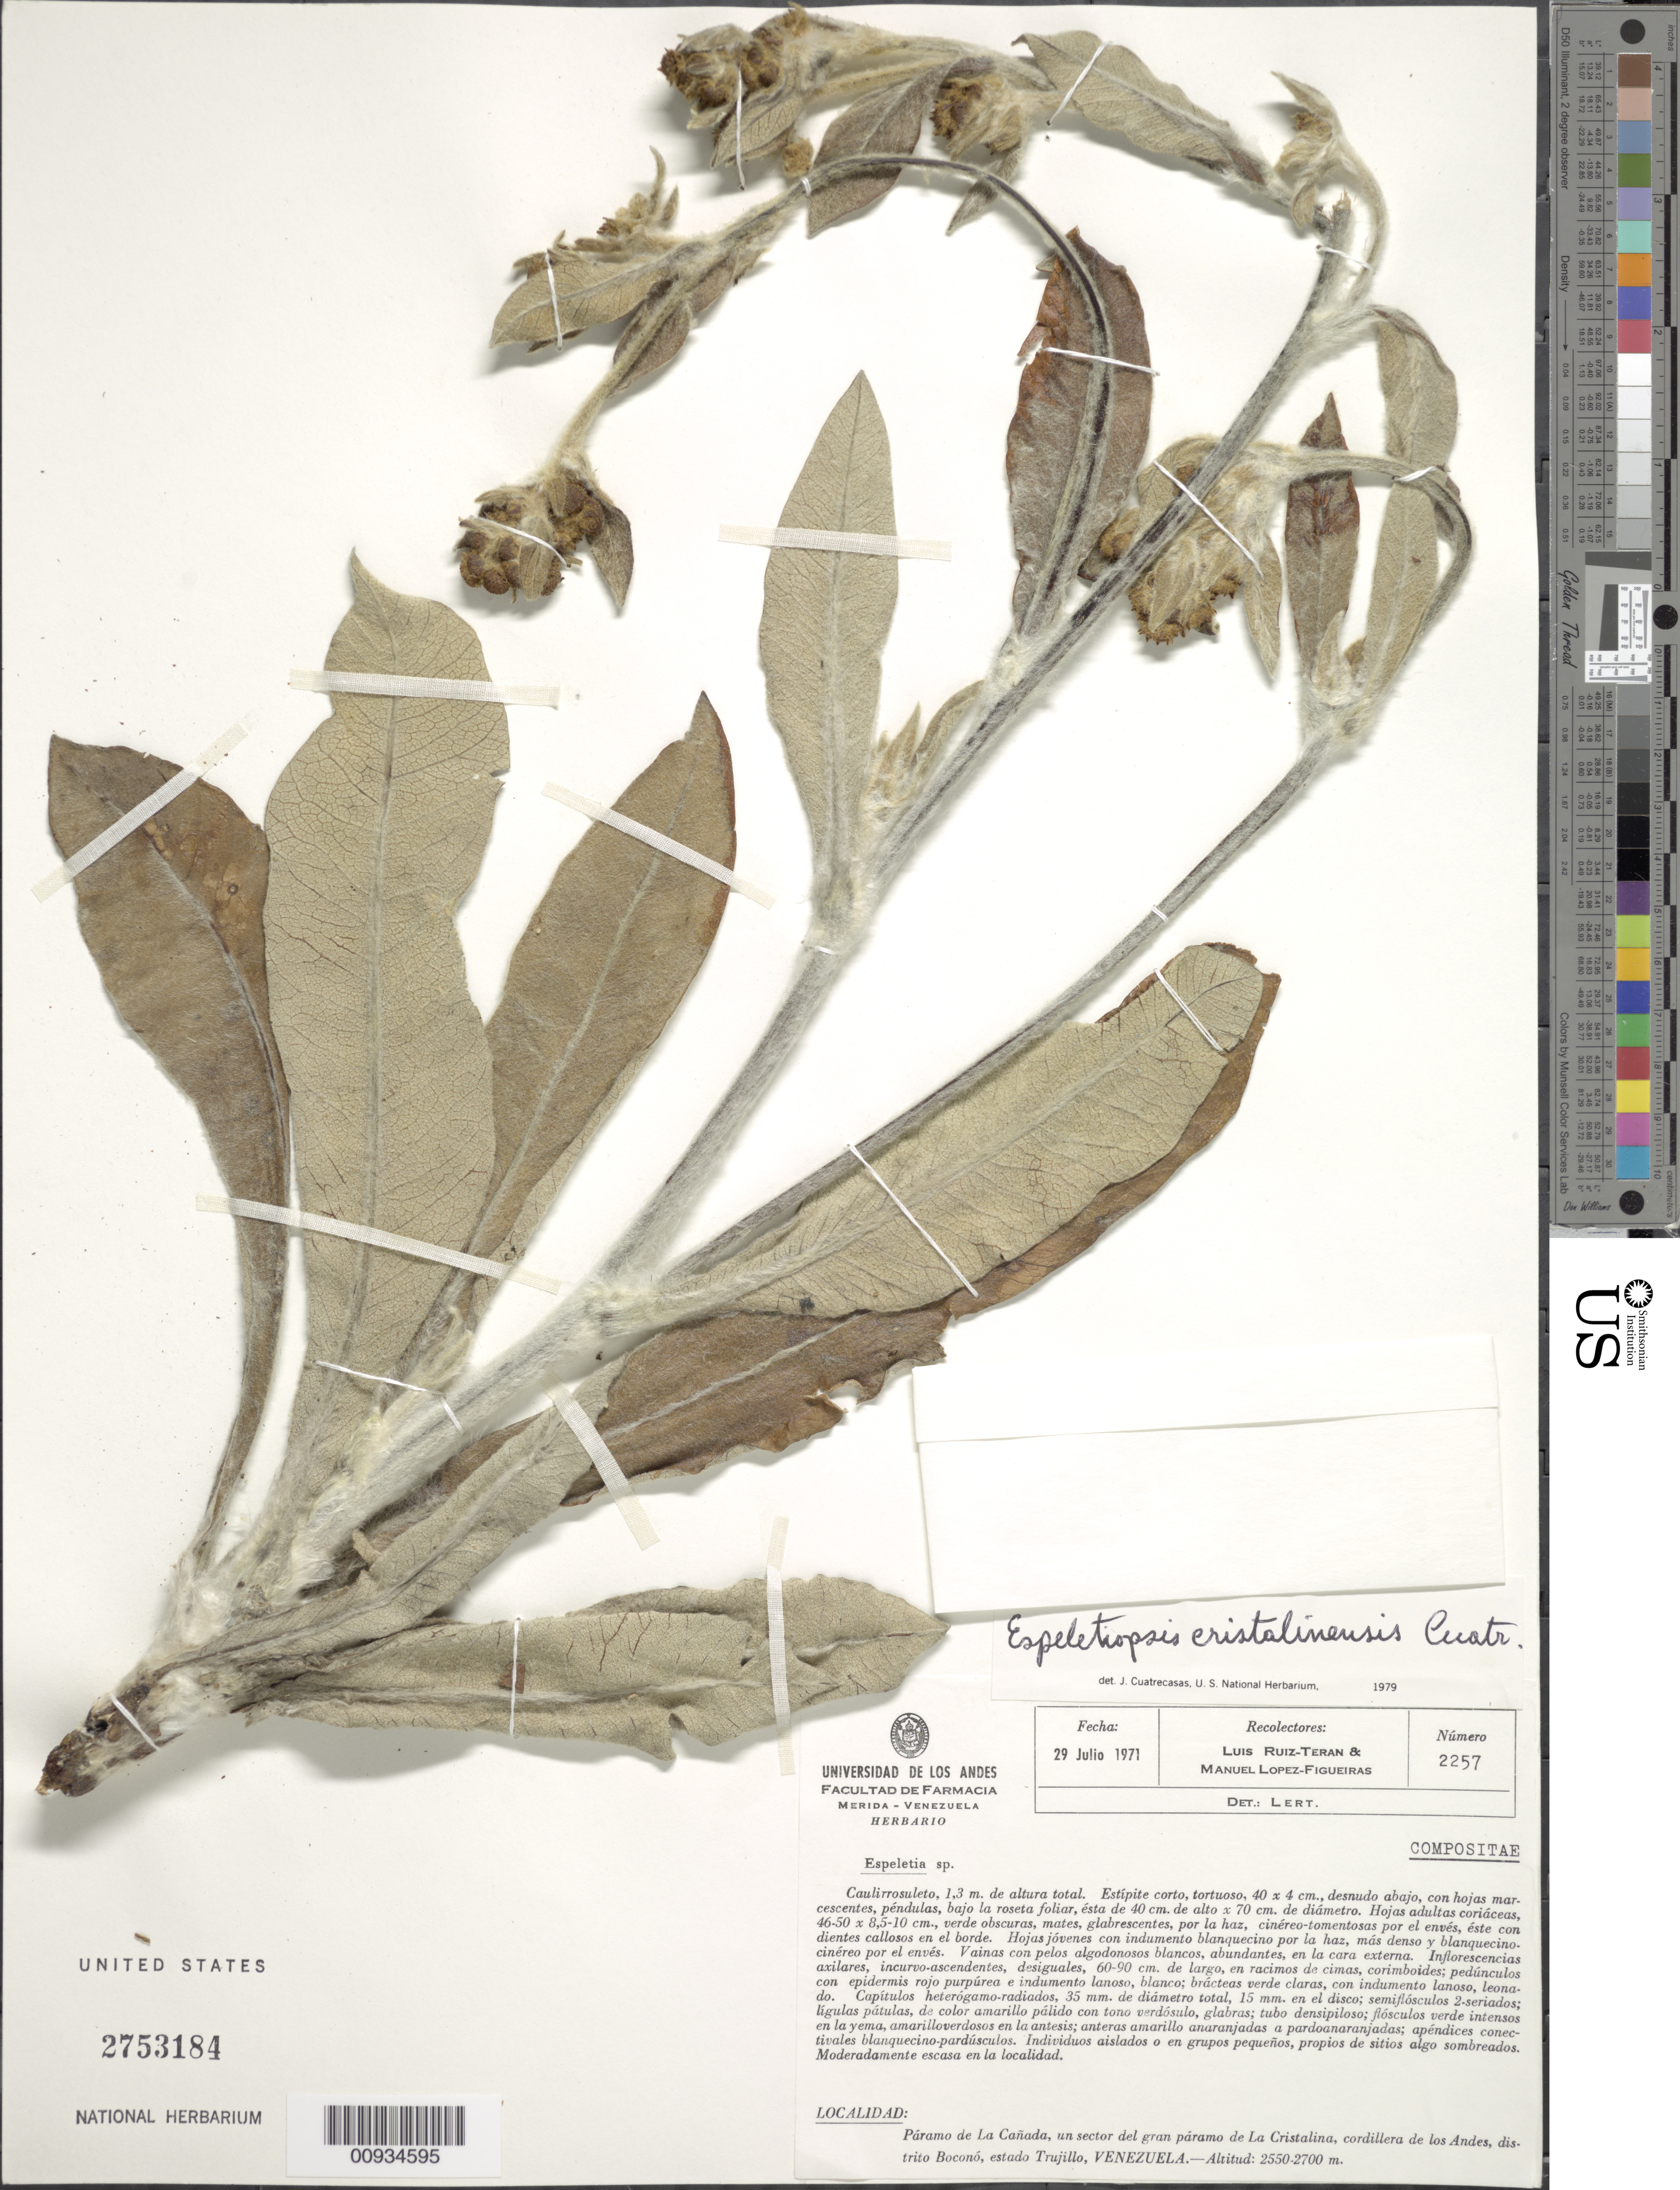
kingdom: Plantae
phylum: Tracheophyta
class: Magnoliopsida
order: Asterales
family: Asteraceae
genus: Espeletiopsis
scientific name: Espeletiopsis cristalinensis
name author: (Cuatrec.) Cuatrec.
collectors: L. E. Ruíz-Terán & M. López Figueiras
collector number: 2257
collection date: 1971-07-29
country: Venezuela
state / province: Trujillo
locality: Paramo de La Cañada, un sector del gran paramo de La Cristalina, cordillera de los Andes, distrito Bocono, estado Trujillo,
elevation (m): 2550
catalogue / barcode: US 2753184